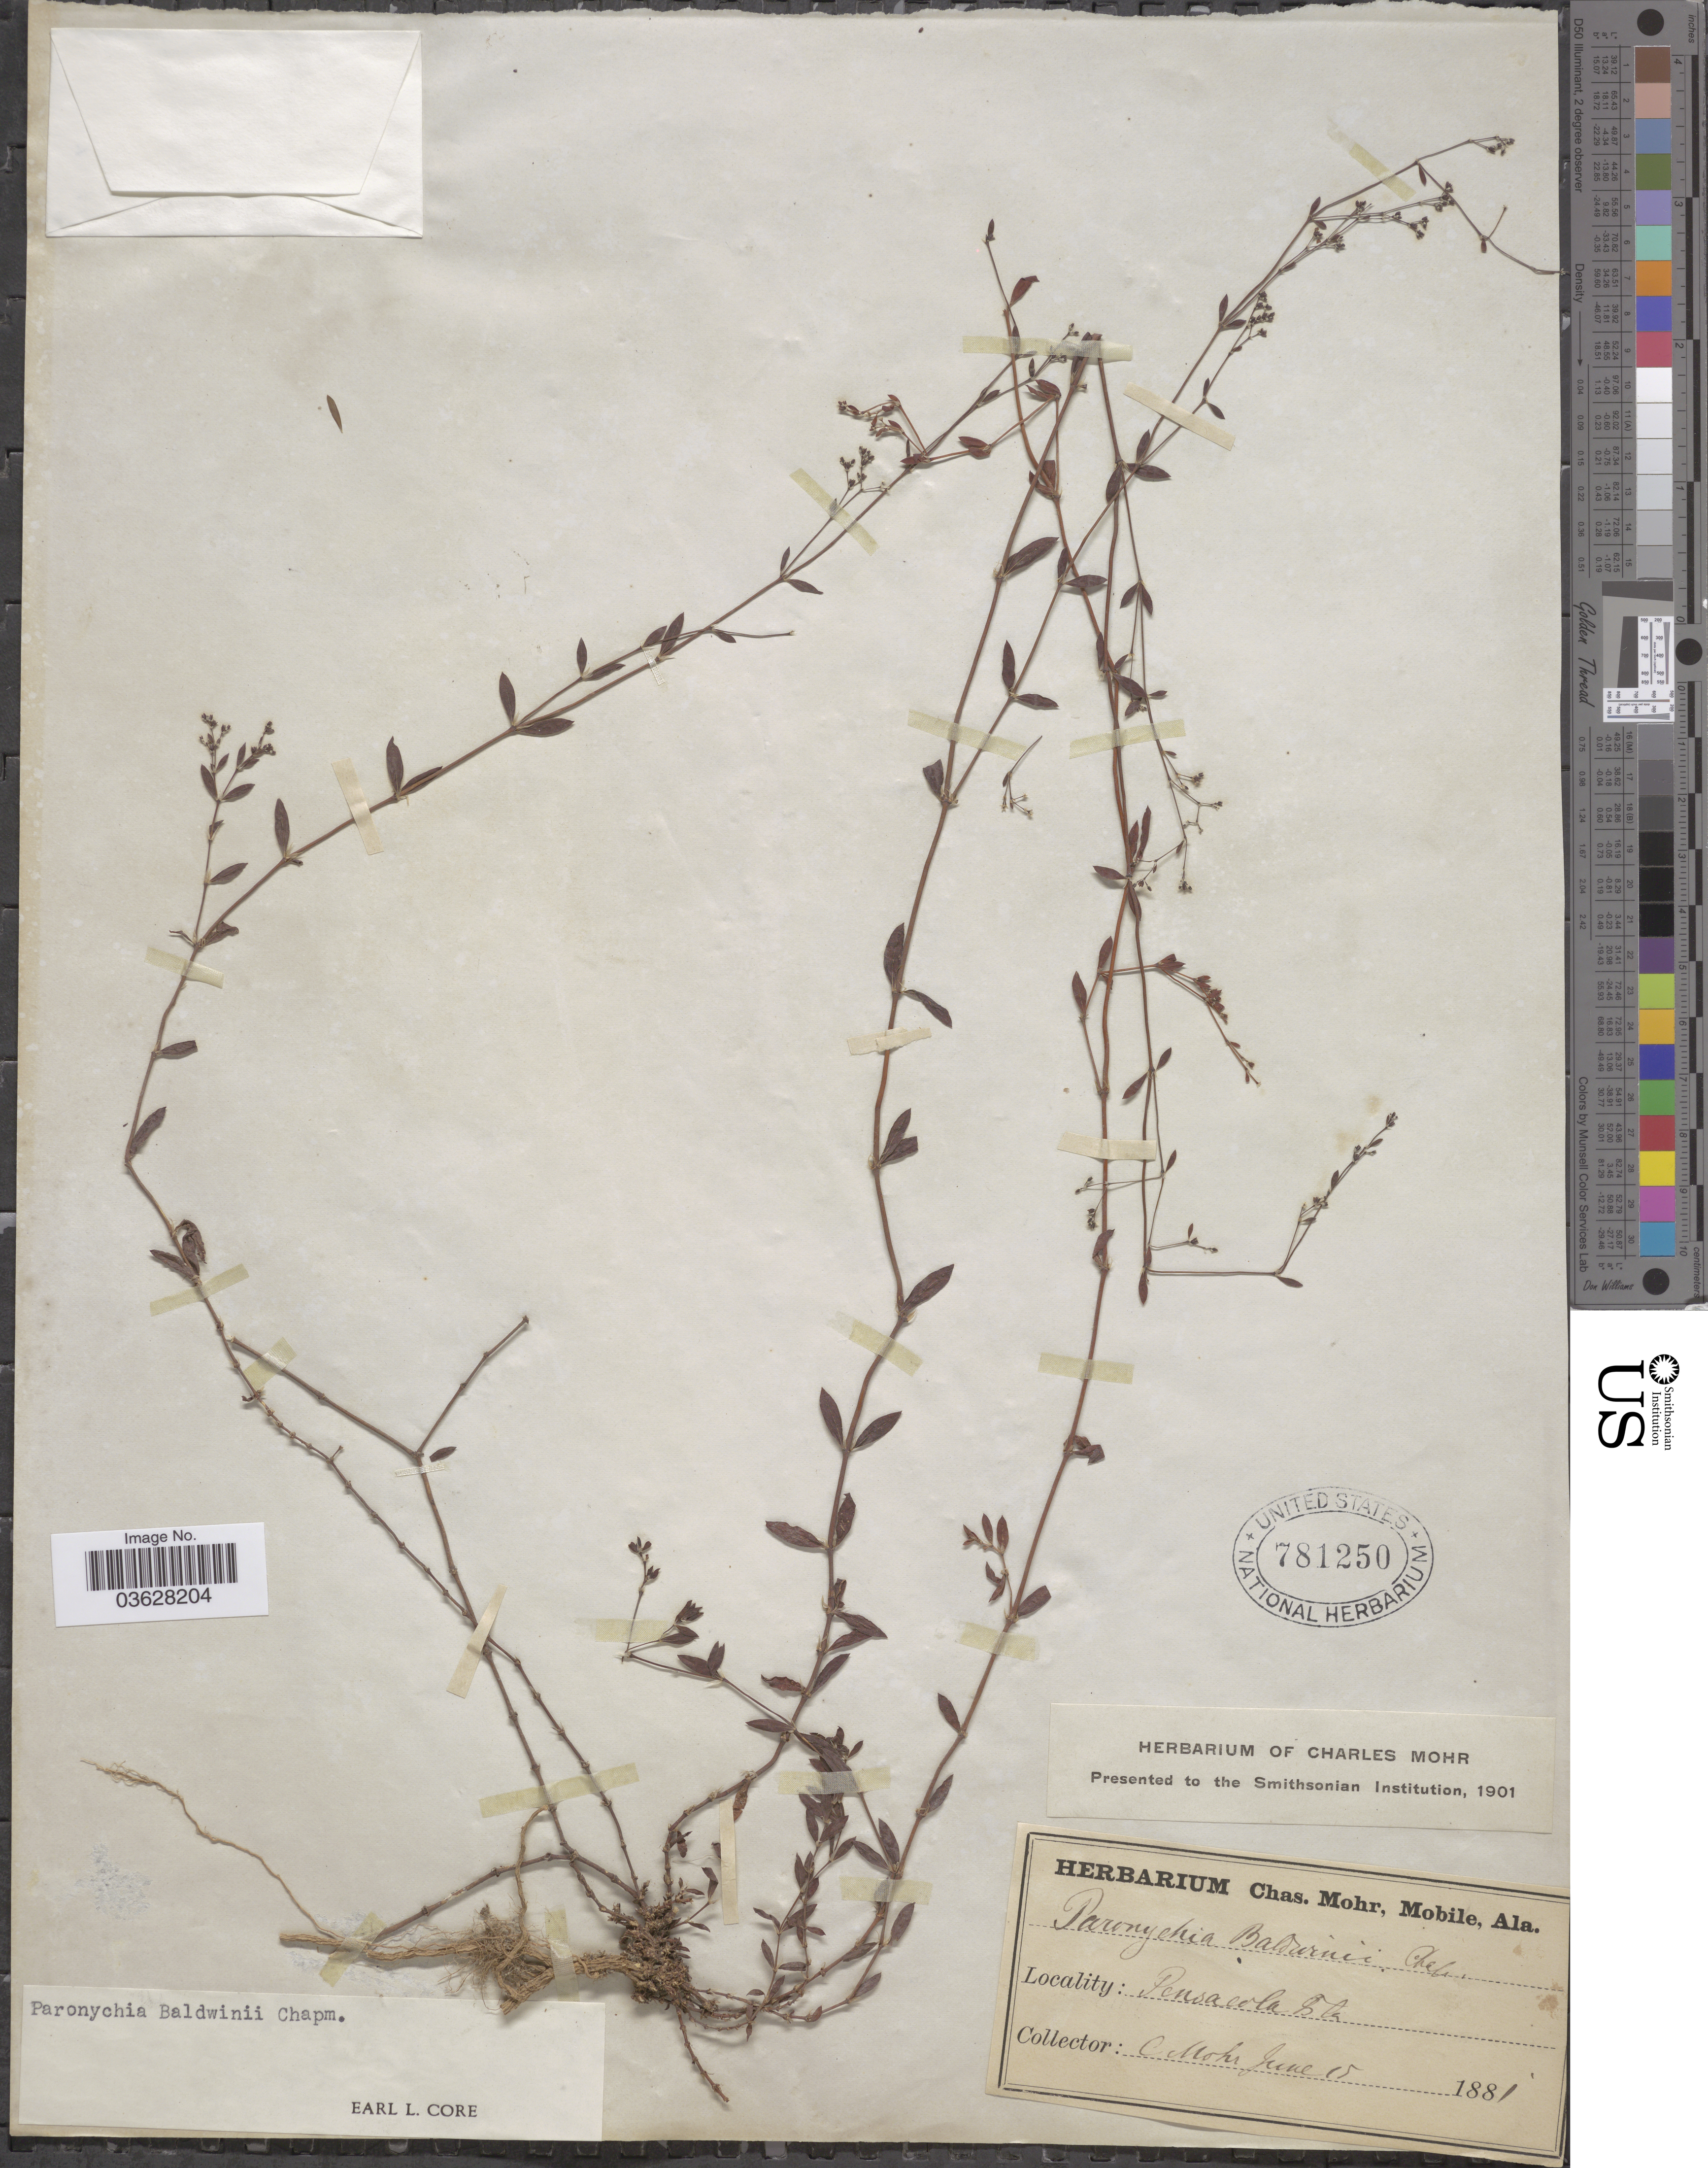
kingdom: Plantae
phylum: Tracheophyta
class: Magnoliopsida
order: Caryophyllales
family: Caryophyllaceae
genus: Paronychia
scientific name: Paronychia baldwinii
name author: (A. Gray & Torr.) Fenzl ex Walp.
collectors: Mohr, C. T. (herbarium)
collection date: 1881-06-15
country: United States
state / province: Florida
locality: Pensacola.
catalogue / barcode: US 781250